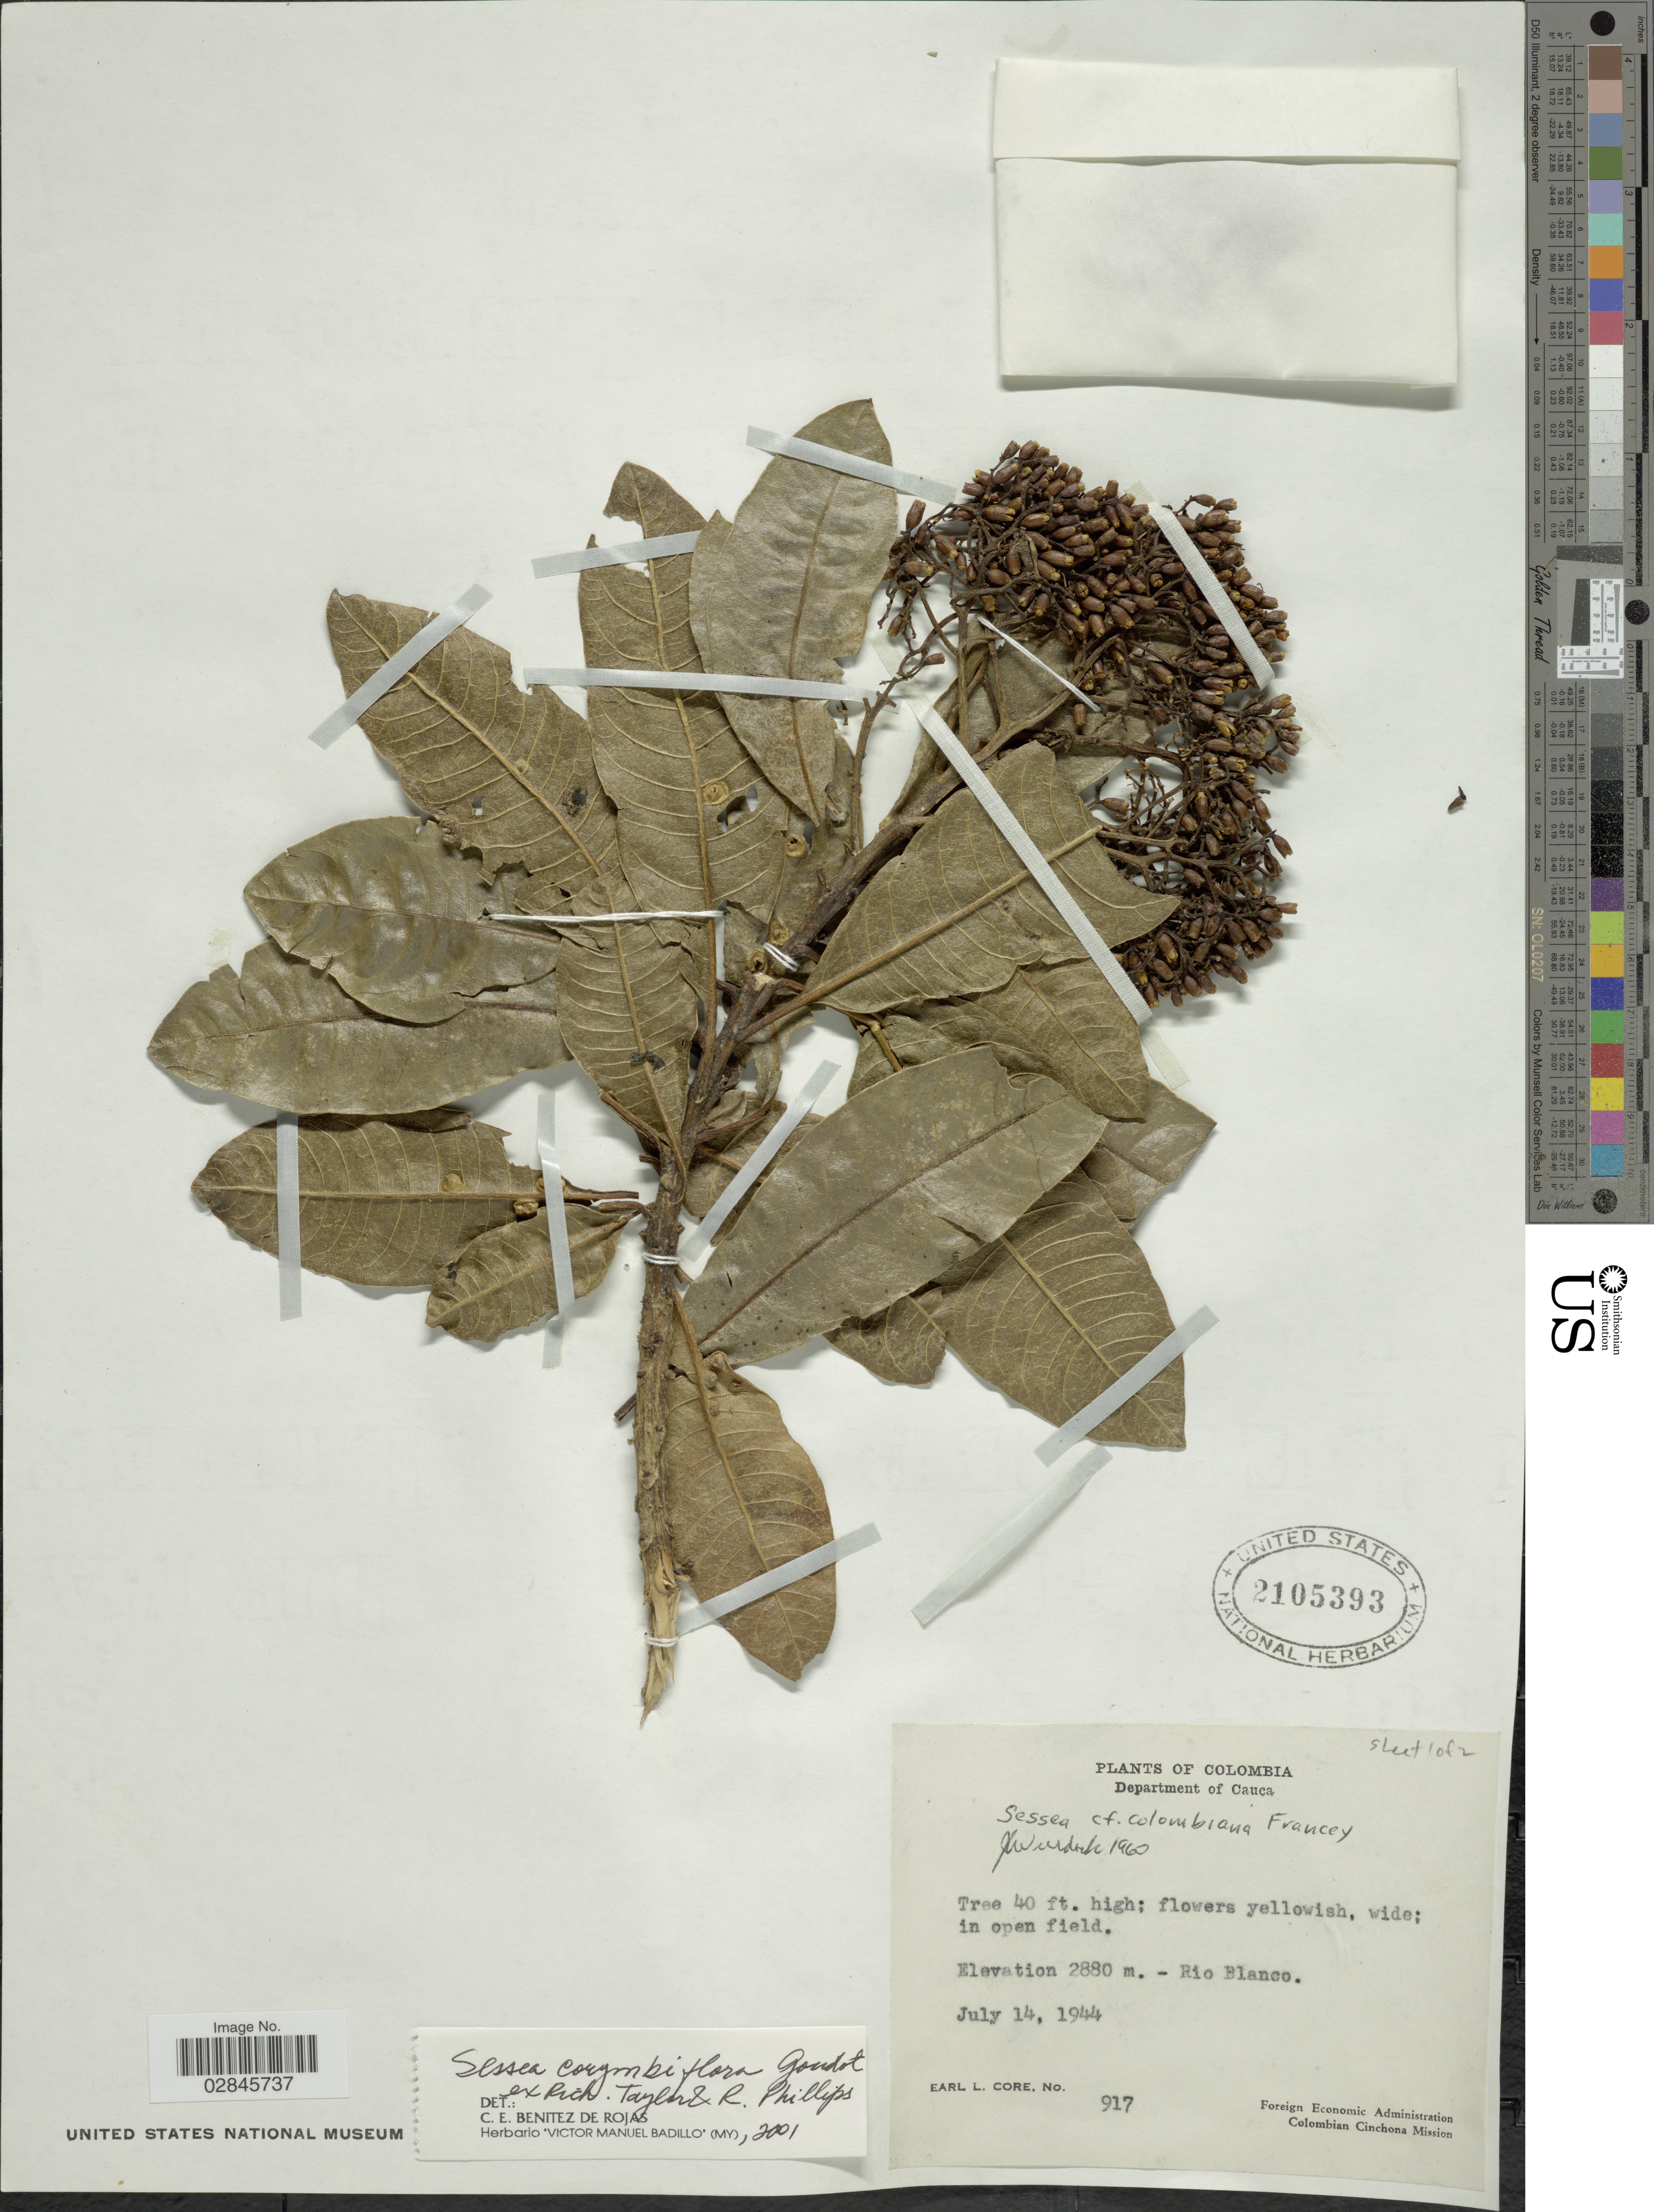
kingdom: Plantae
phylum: Tracheophyta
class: Magnoliopsida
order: Solanales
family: Solanaceae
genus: Sessea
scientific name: Sessea corymbiflora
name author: Goudot ex R. Taylor & R. Phillips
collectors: E. L. Core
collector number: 917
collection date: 1944-07-14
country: Colombia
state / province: Cauca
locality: Department of Cauca. Rio Blanco.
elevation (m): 2880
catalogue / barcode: US 2105393